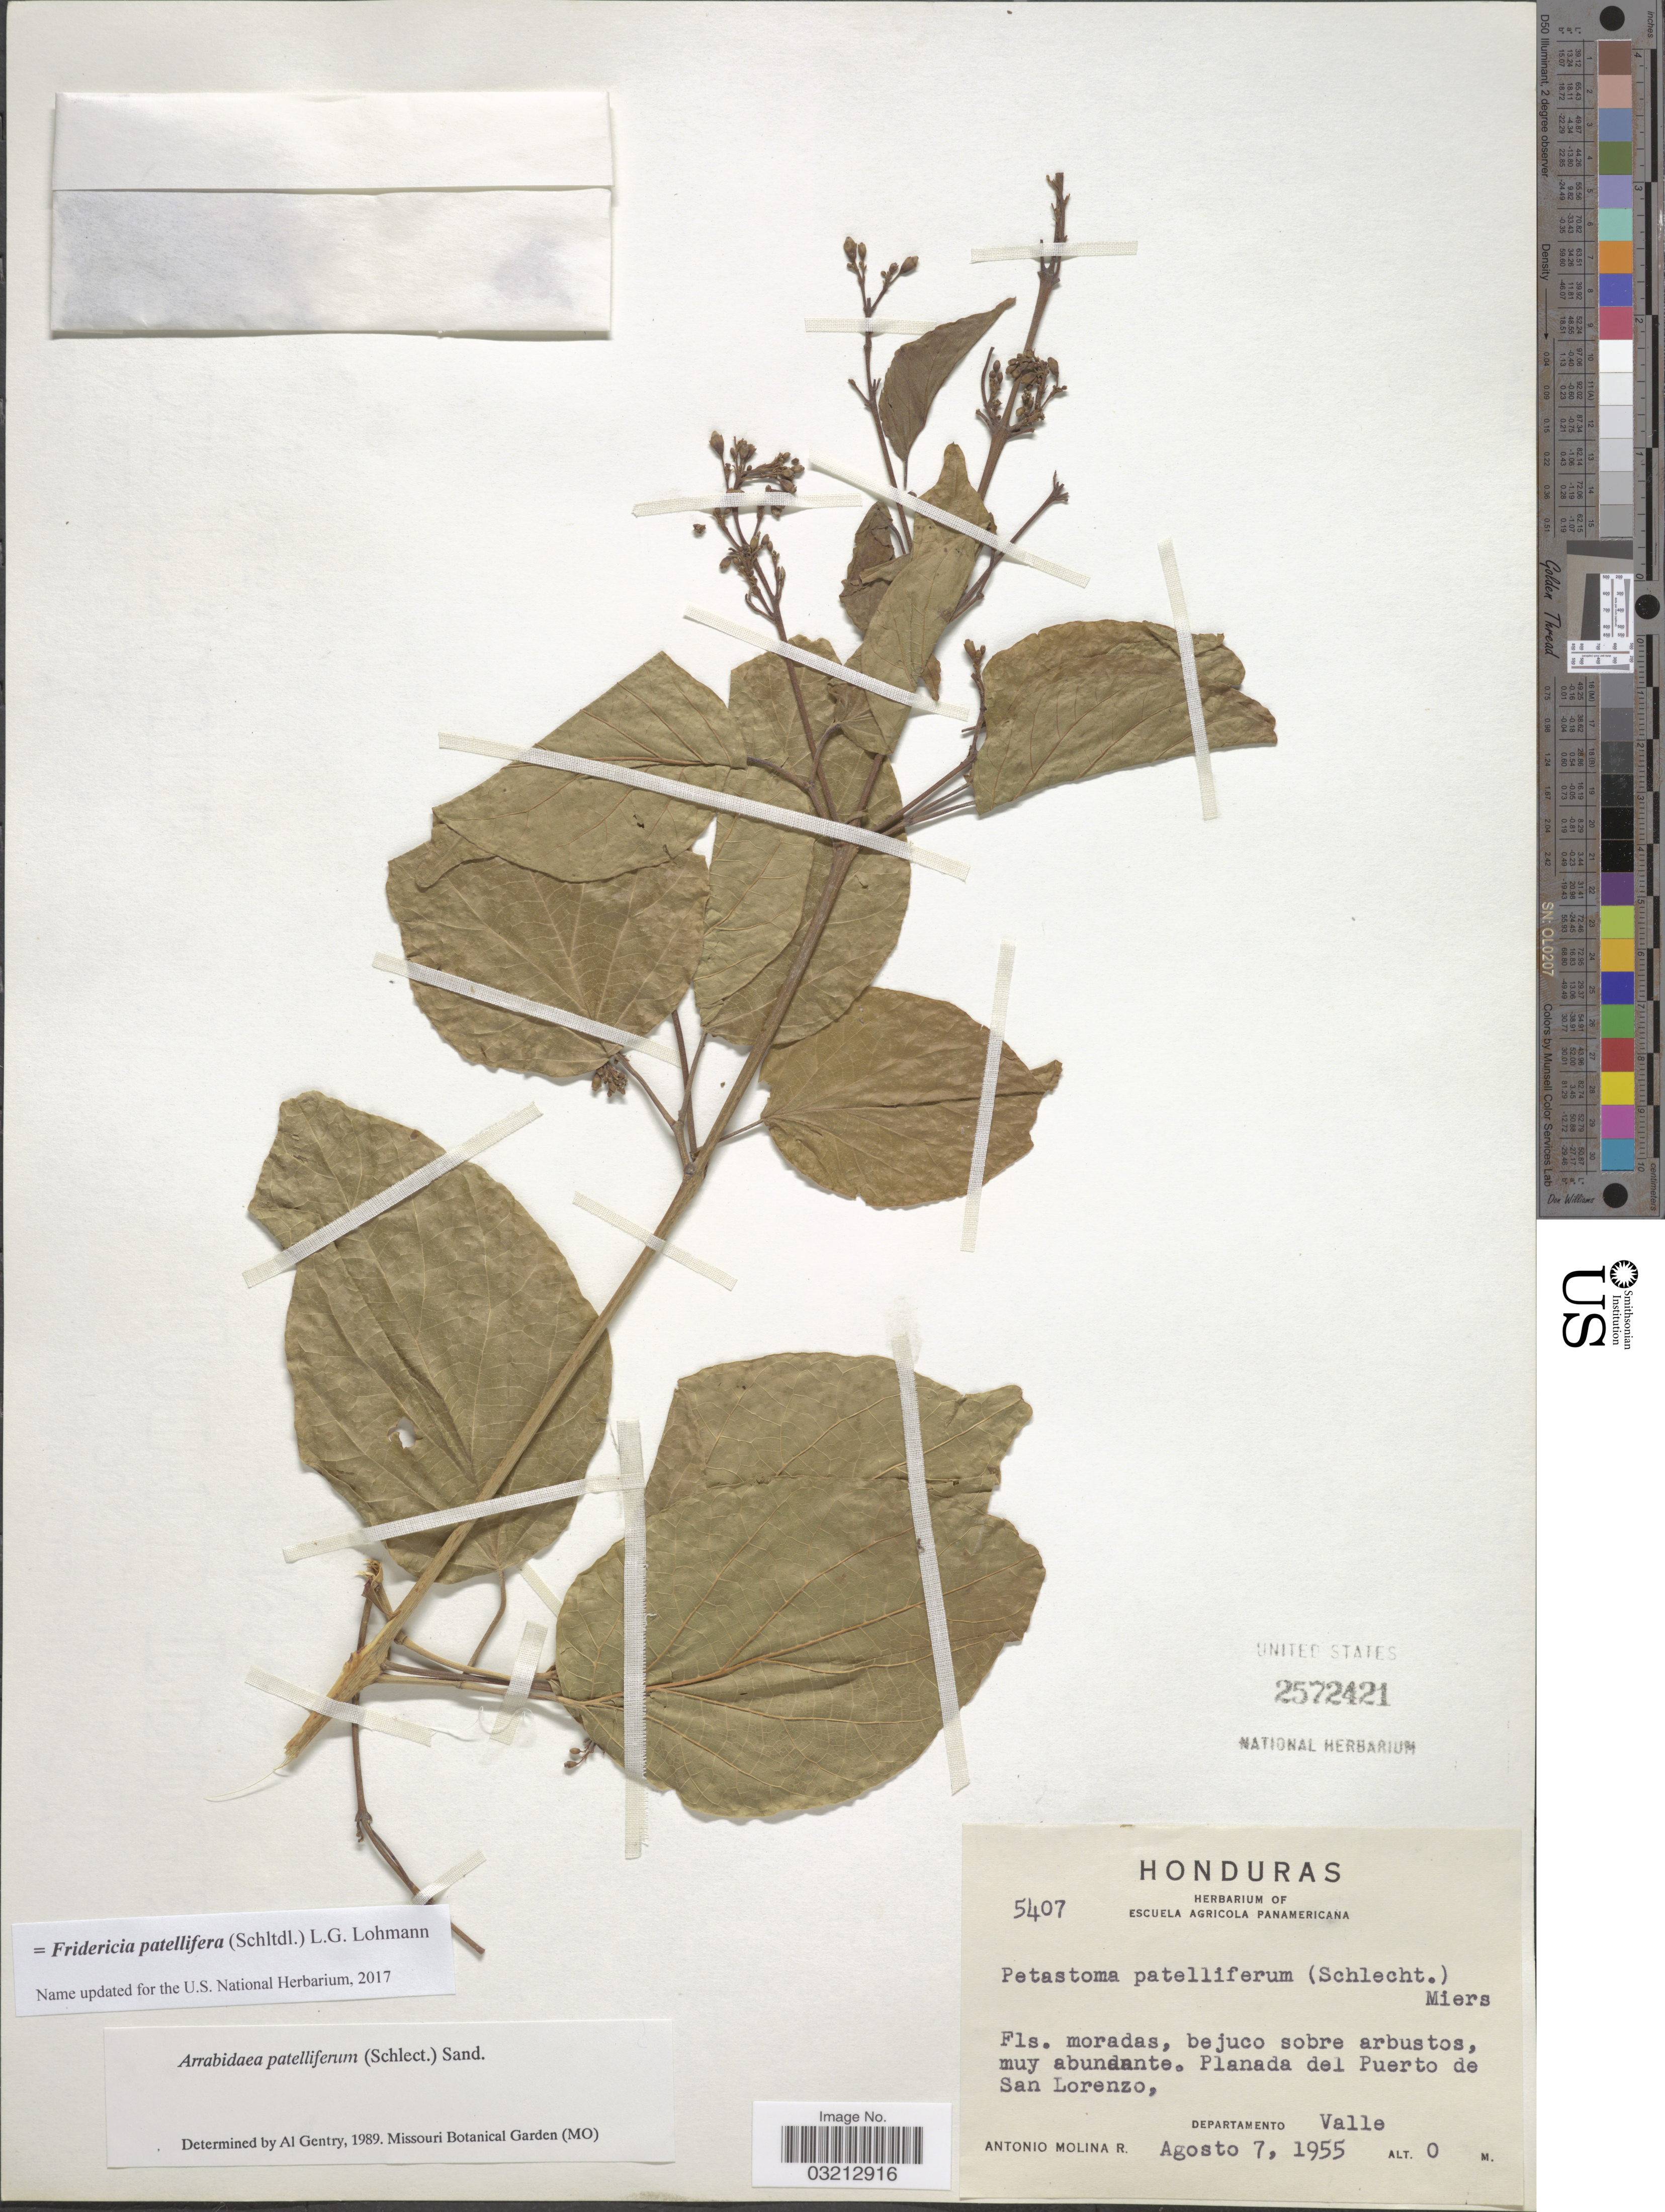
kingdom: Plantae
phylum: Tracheophyta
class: Magnoliopsida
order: Lamiales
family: Bignoniaceae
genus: Fridericia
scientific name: Fridericia patellifera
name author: (Schltdl.) L.G. Lohmann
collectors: A. Molina R.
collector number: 5407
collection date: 1955-08-07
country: Honduras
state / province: Valle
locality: Planada del Puerto de San Lorenzo, Departamento Valle.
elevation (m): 0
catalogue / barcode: US 2572421